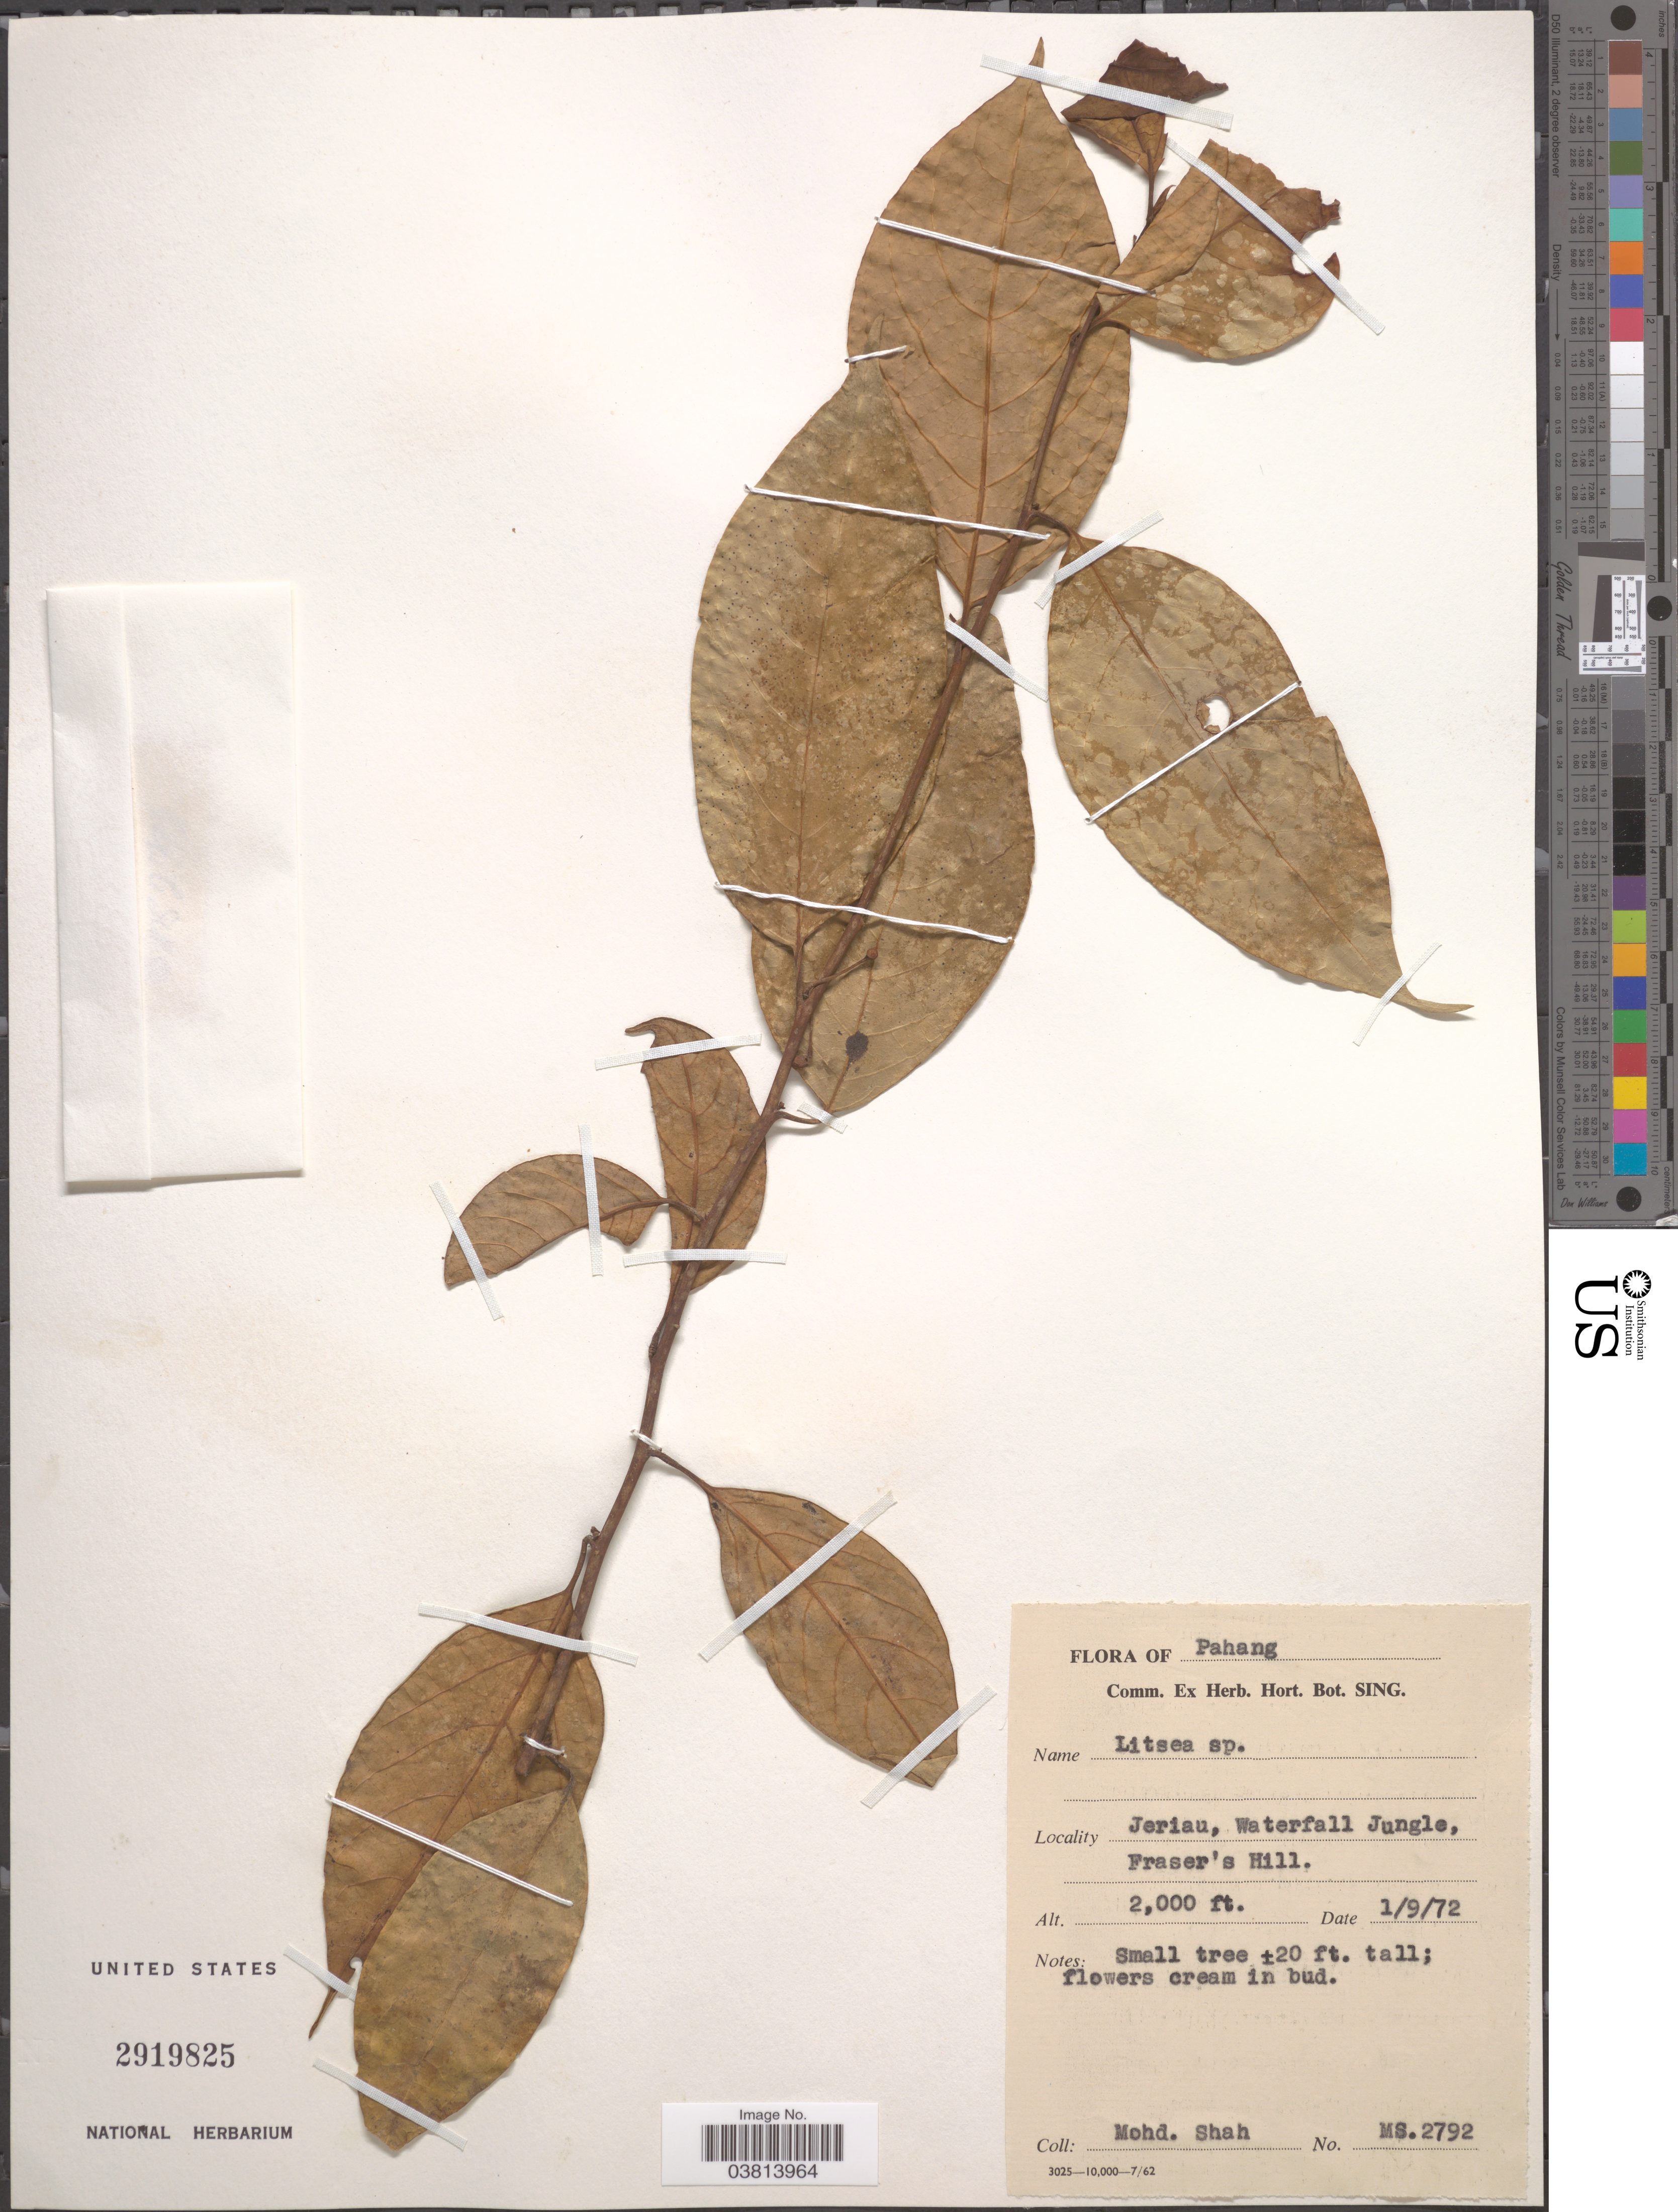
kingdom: Plantae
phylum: Tracheophyta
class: Magnoliopsida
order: Laurales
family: Lauraceae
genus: Litsea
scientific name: Litsea sp.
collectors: M. Shah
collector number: MS2792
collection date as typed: Transcribed d/m/y: 1/9/72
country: Malaysia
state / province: Pahang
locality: Jeriau, Waterfall Jungle, Fraser's Hill.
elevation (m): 610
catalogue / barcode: US 2919825